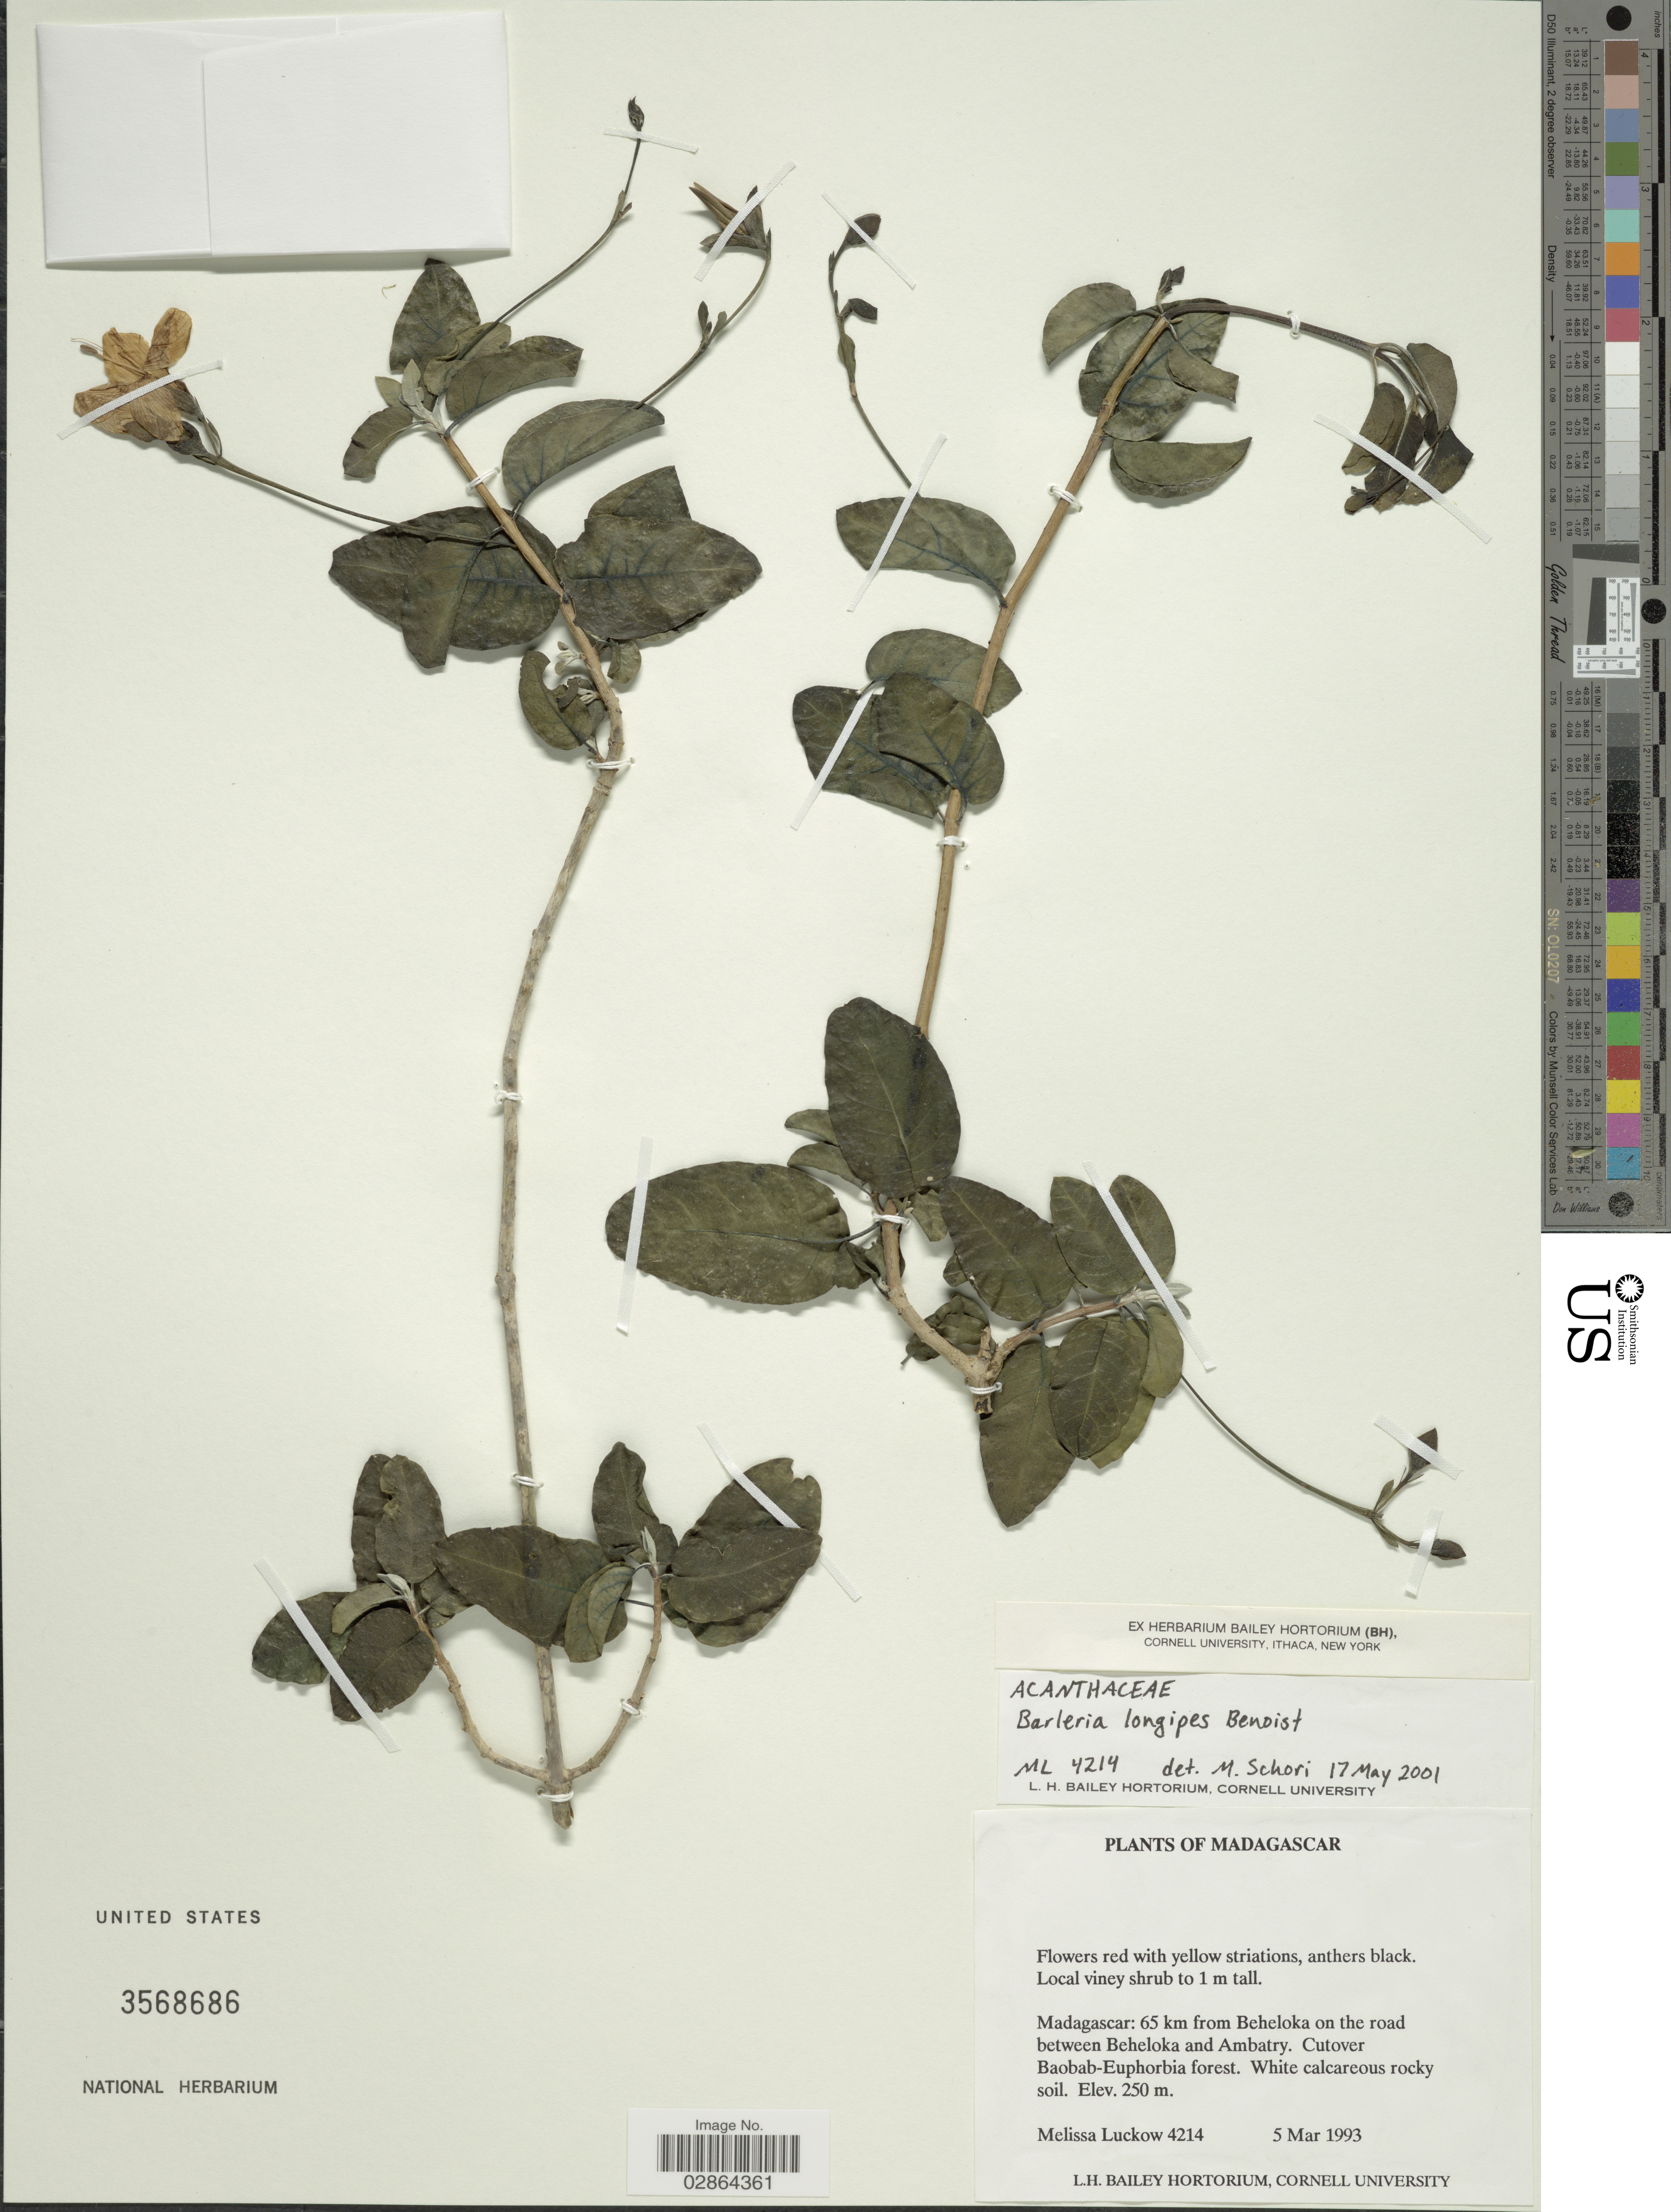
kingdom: Plantae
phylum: Tracheophyta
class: Magnoliopsida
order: Lamiales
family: Acanthaceae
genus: Barleria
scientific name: Barleria longipes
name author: Benoist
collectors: M. A. Luckow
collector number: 4214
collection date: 1993-03-05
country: Madagascar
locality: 65 km from Beheloka on the road between Beheloka and Ambatry.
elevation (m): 250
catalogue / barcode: US 3568686